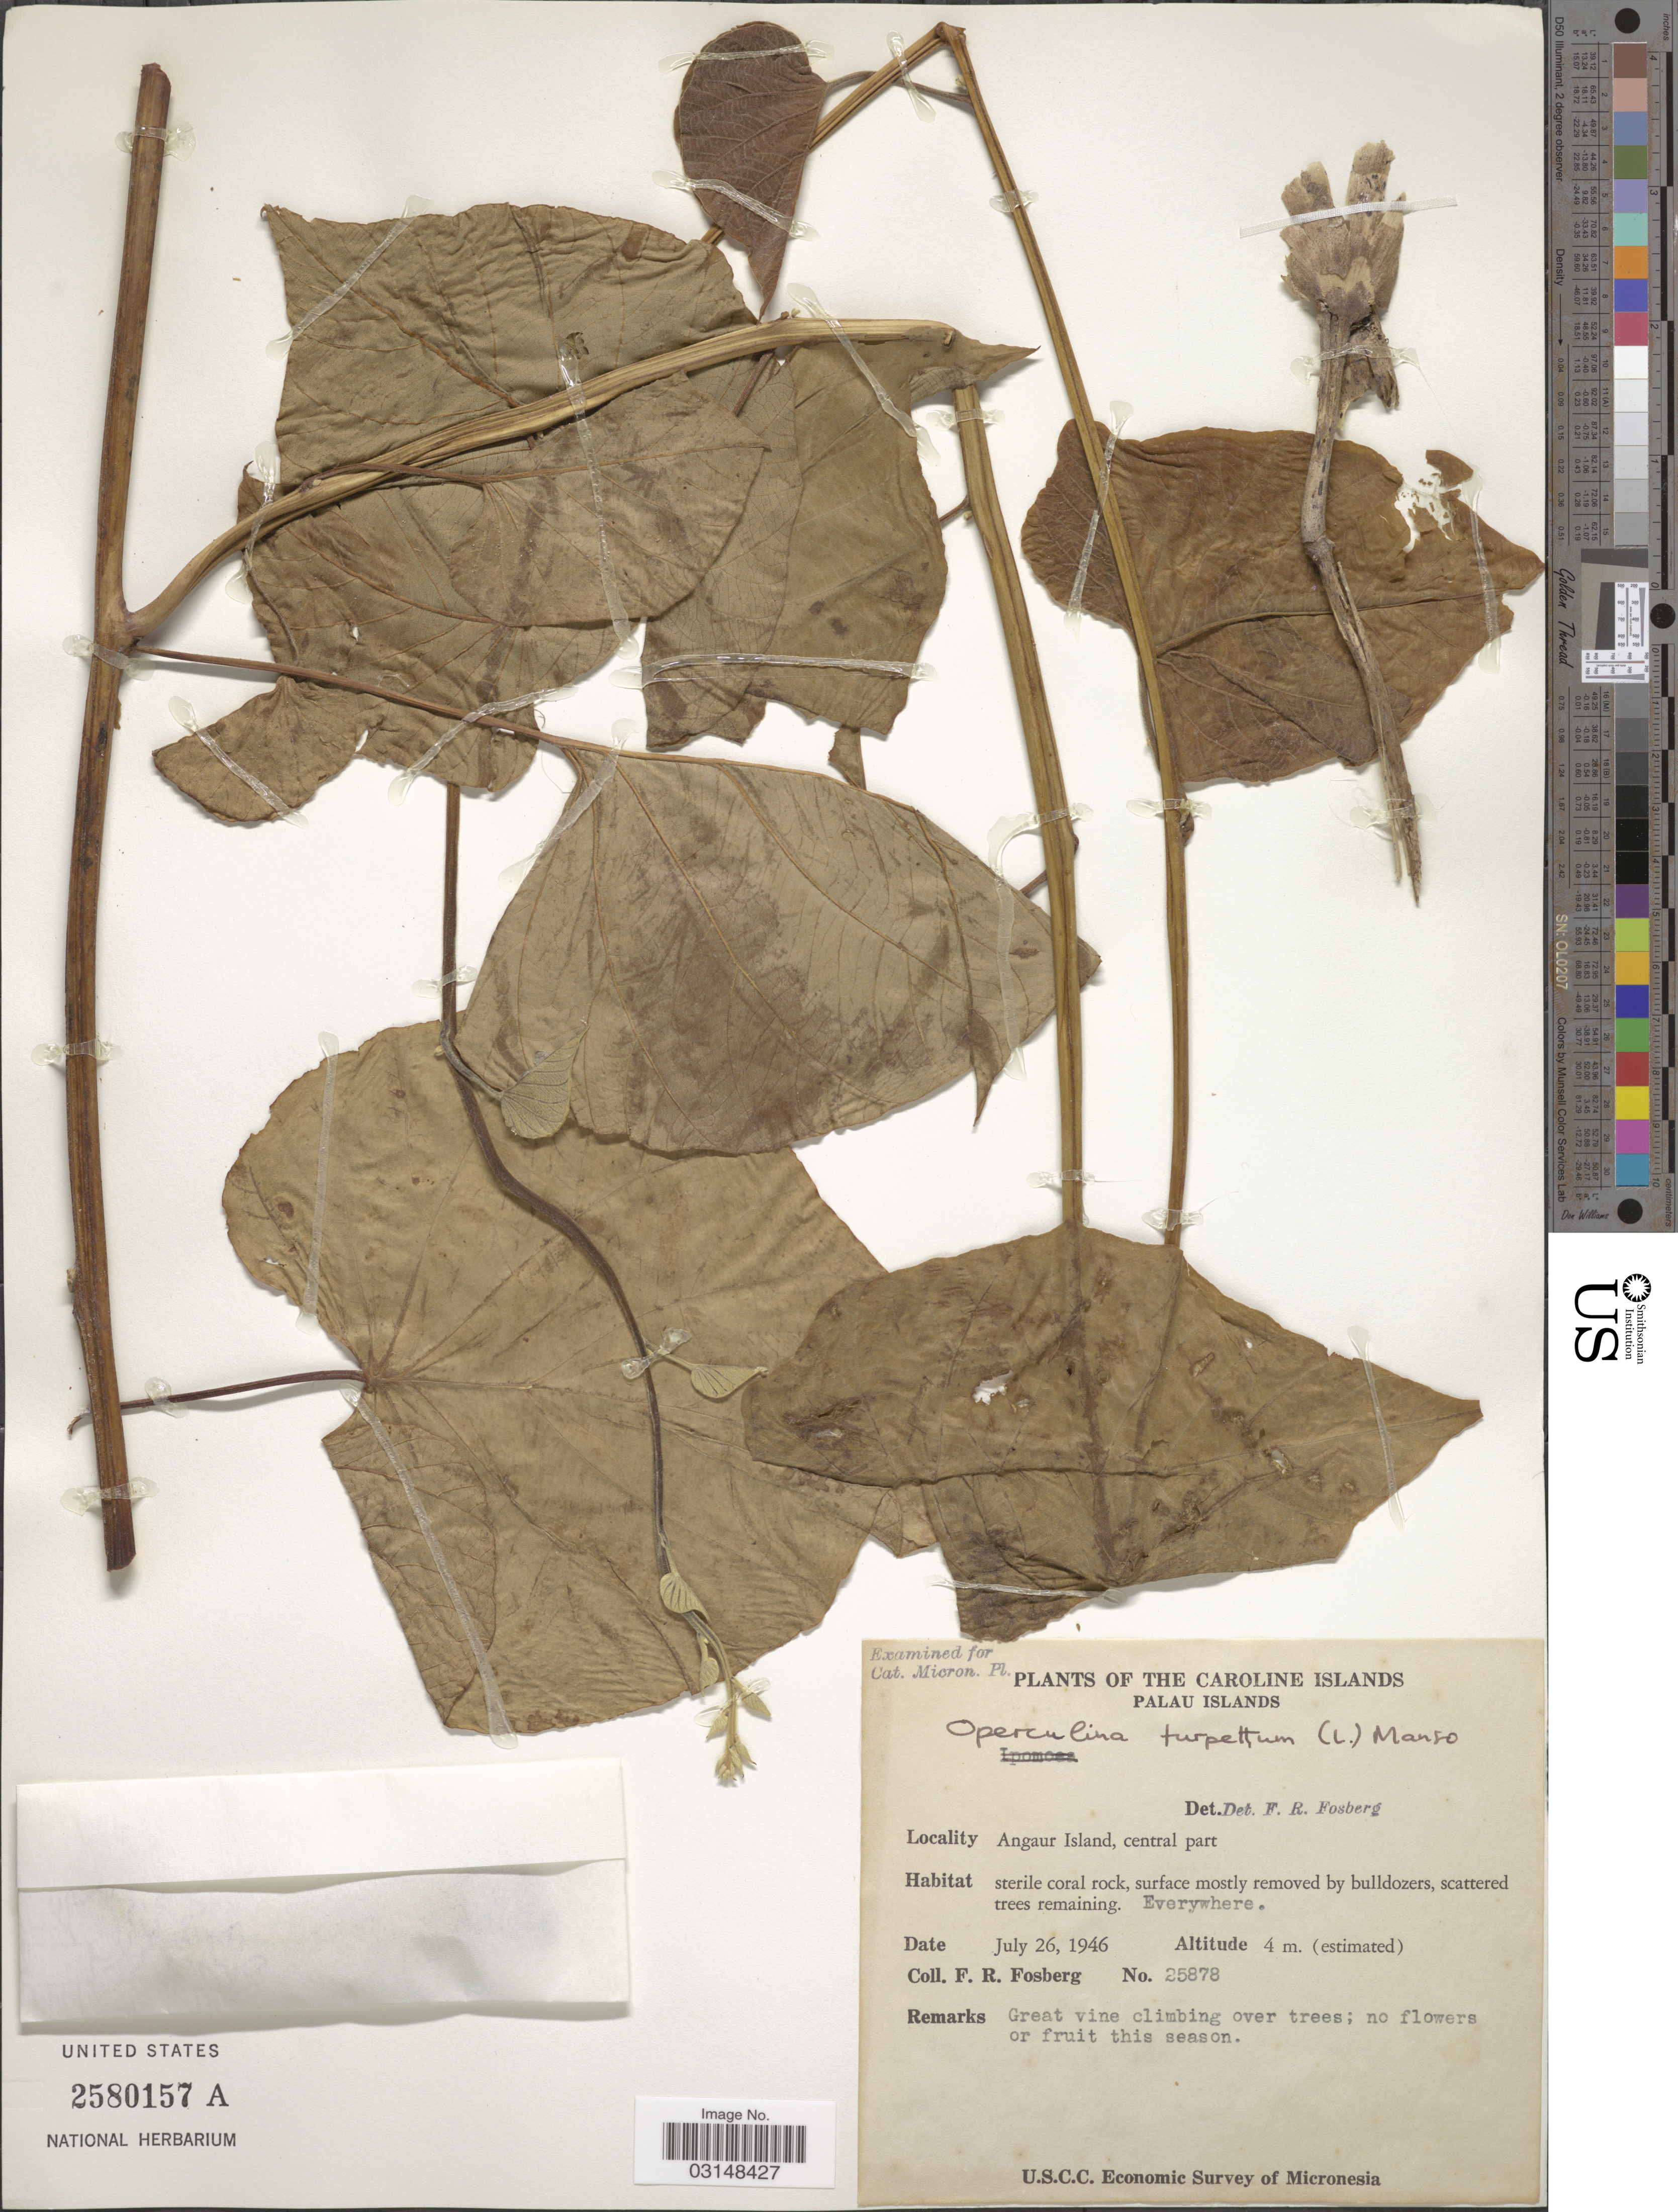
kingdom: Plantae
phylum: Tracheophyta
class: Magnoliopsida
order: Solanales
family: Convolvulaceae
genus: Operculina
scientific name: Operculina turpethum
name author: (L.) Silva Manso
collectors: F. R. Fosberg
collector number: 25878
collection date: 1946-07-26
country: Palau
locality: The Caroline Islands, Palau Islands, Angaur Island, central part.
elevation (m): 4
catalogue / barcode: US 2580157A